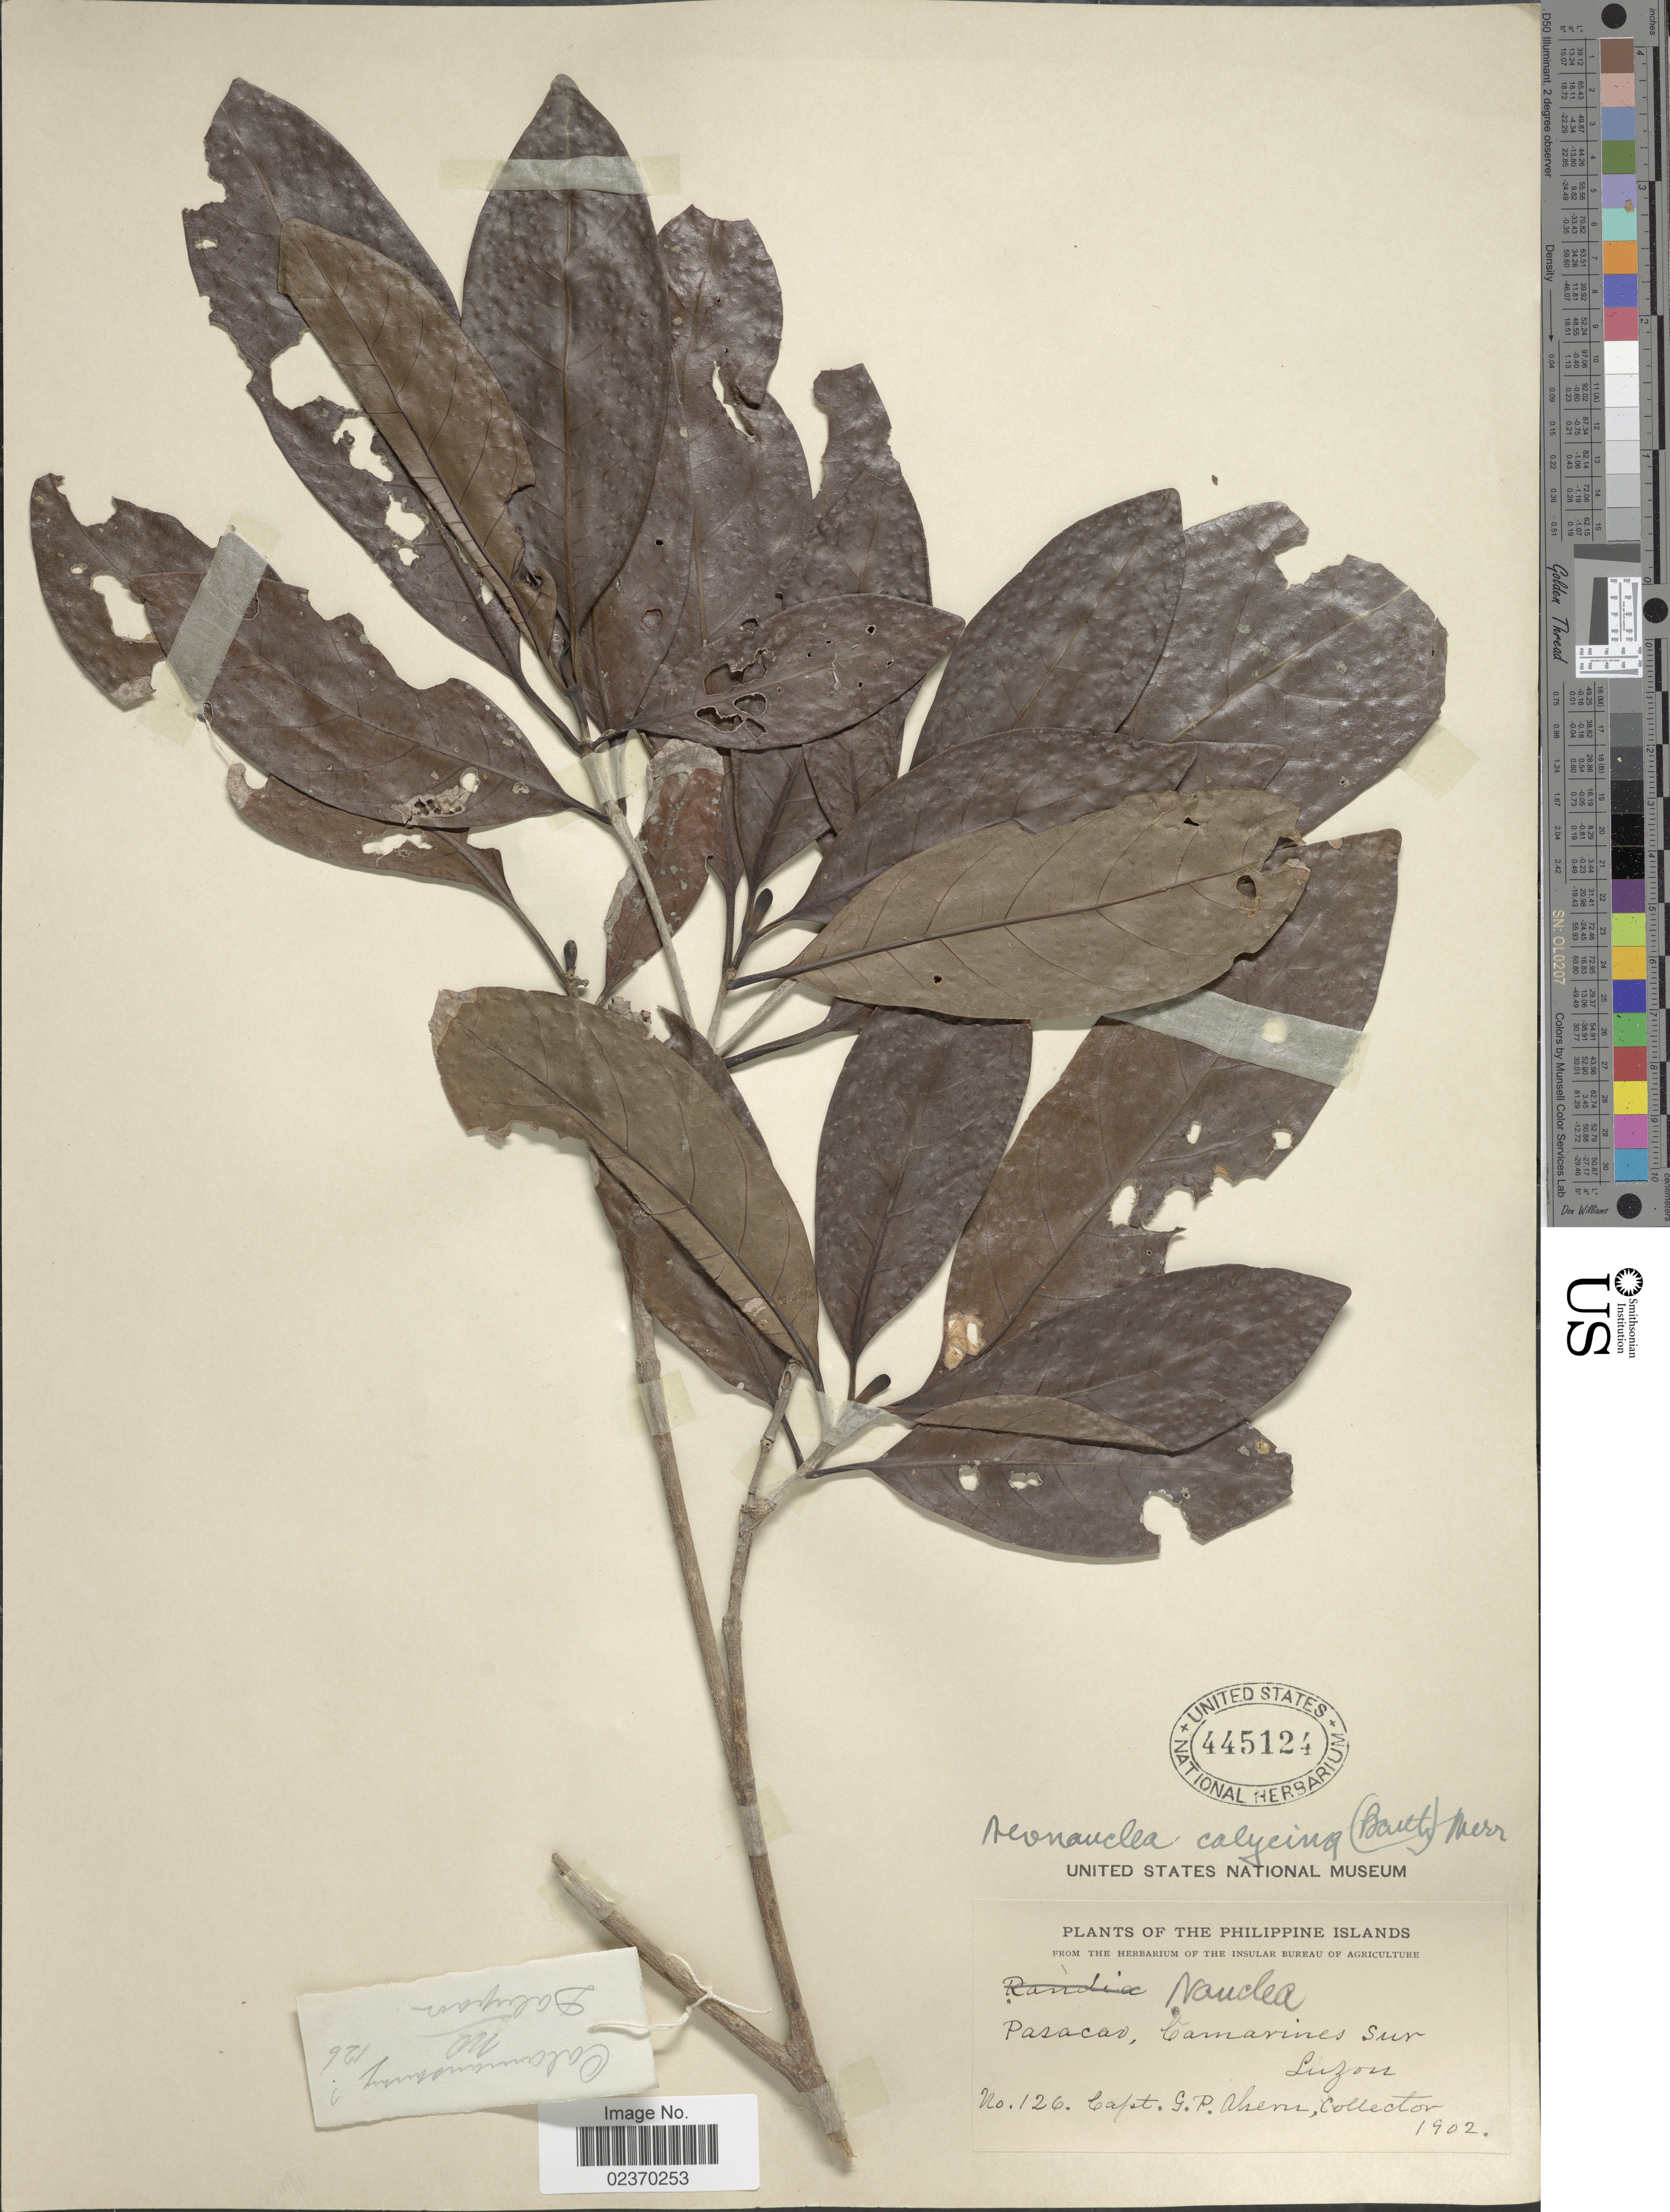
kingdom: Plantae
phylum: Tracheophyta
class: Magnoliopsida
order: Gentianales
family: Rubiaceae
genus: Neonauclea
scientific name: Neonauclea calycina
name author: (Bartl. ex DC.) Merr.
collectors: G. Ahern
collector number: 126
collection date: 1902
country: Philippines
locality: The Philippine Islands, Pasacao, Camarines Sur, Luzon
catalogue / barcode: US 445124